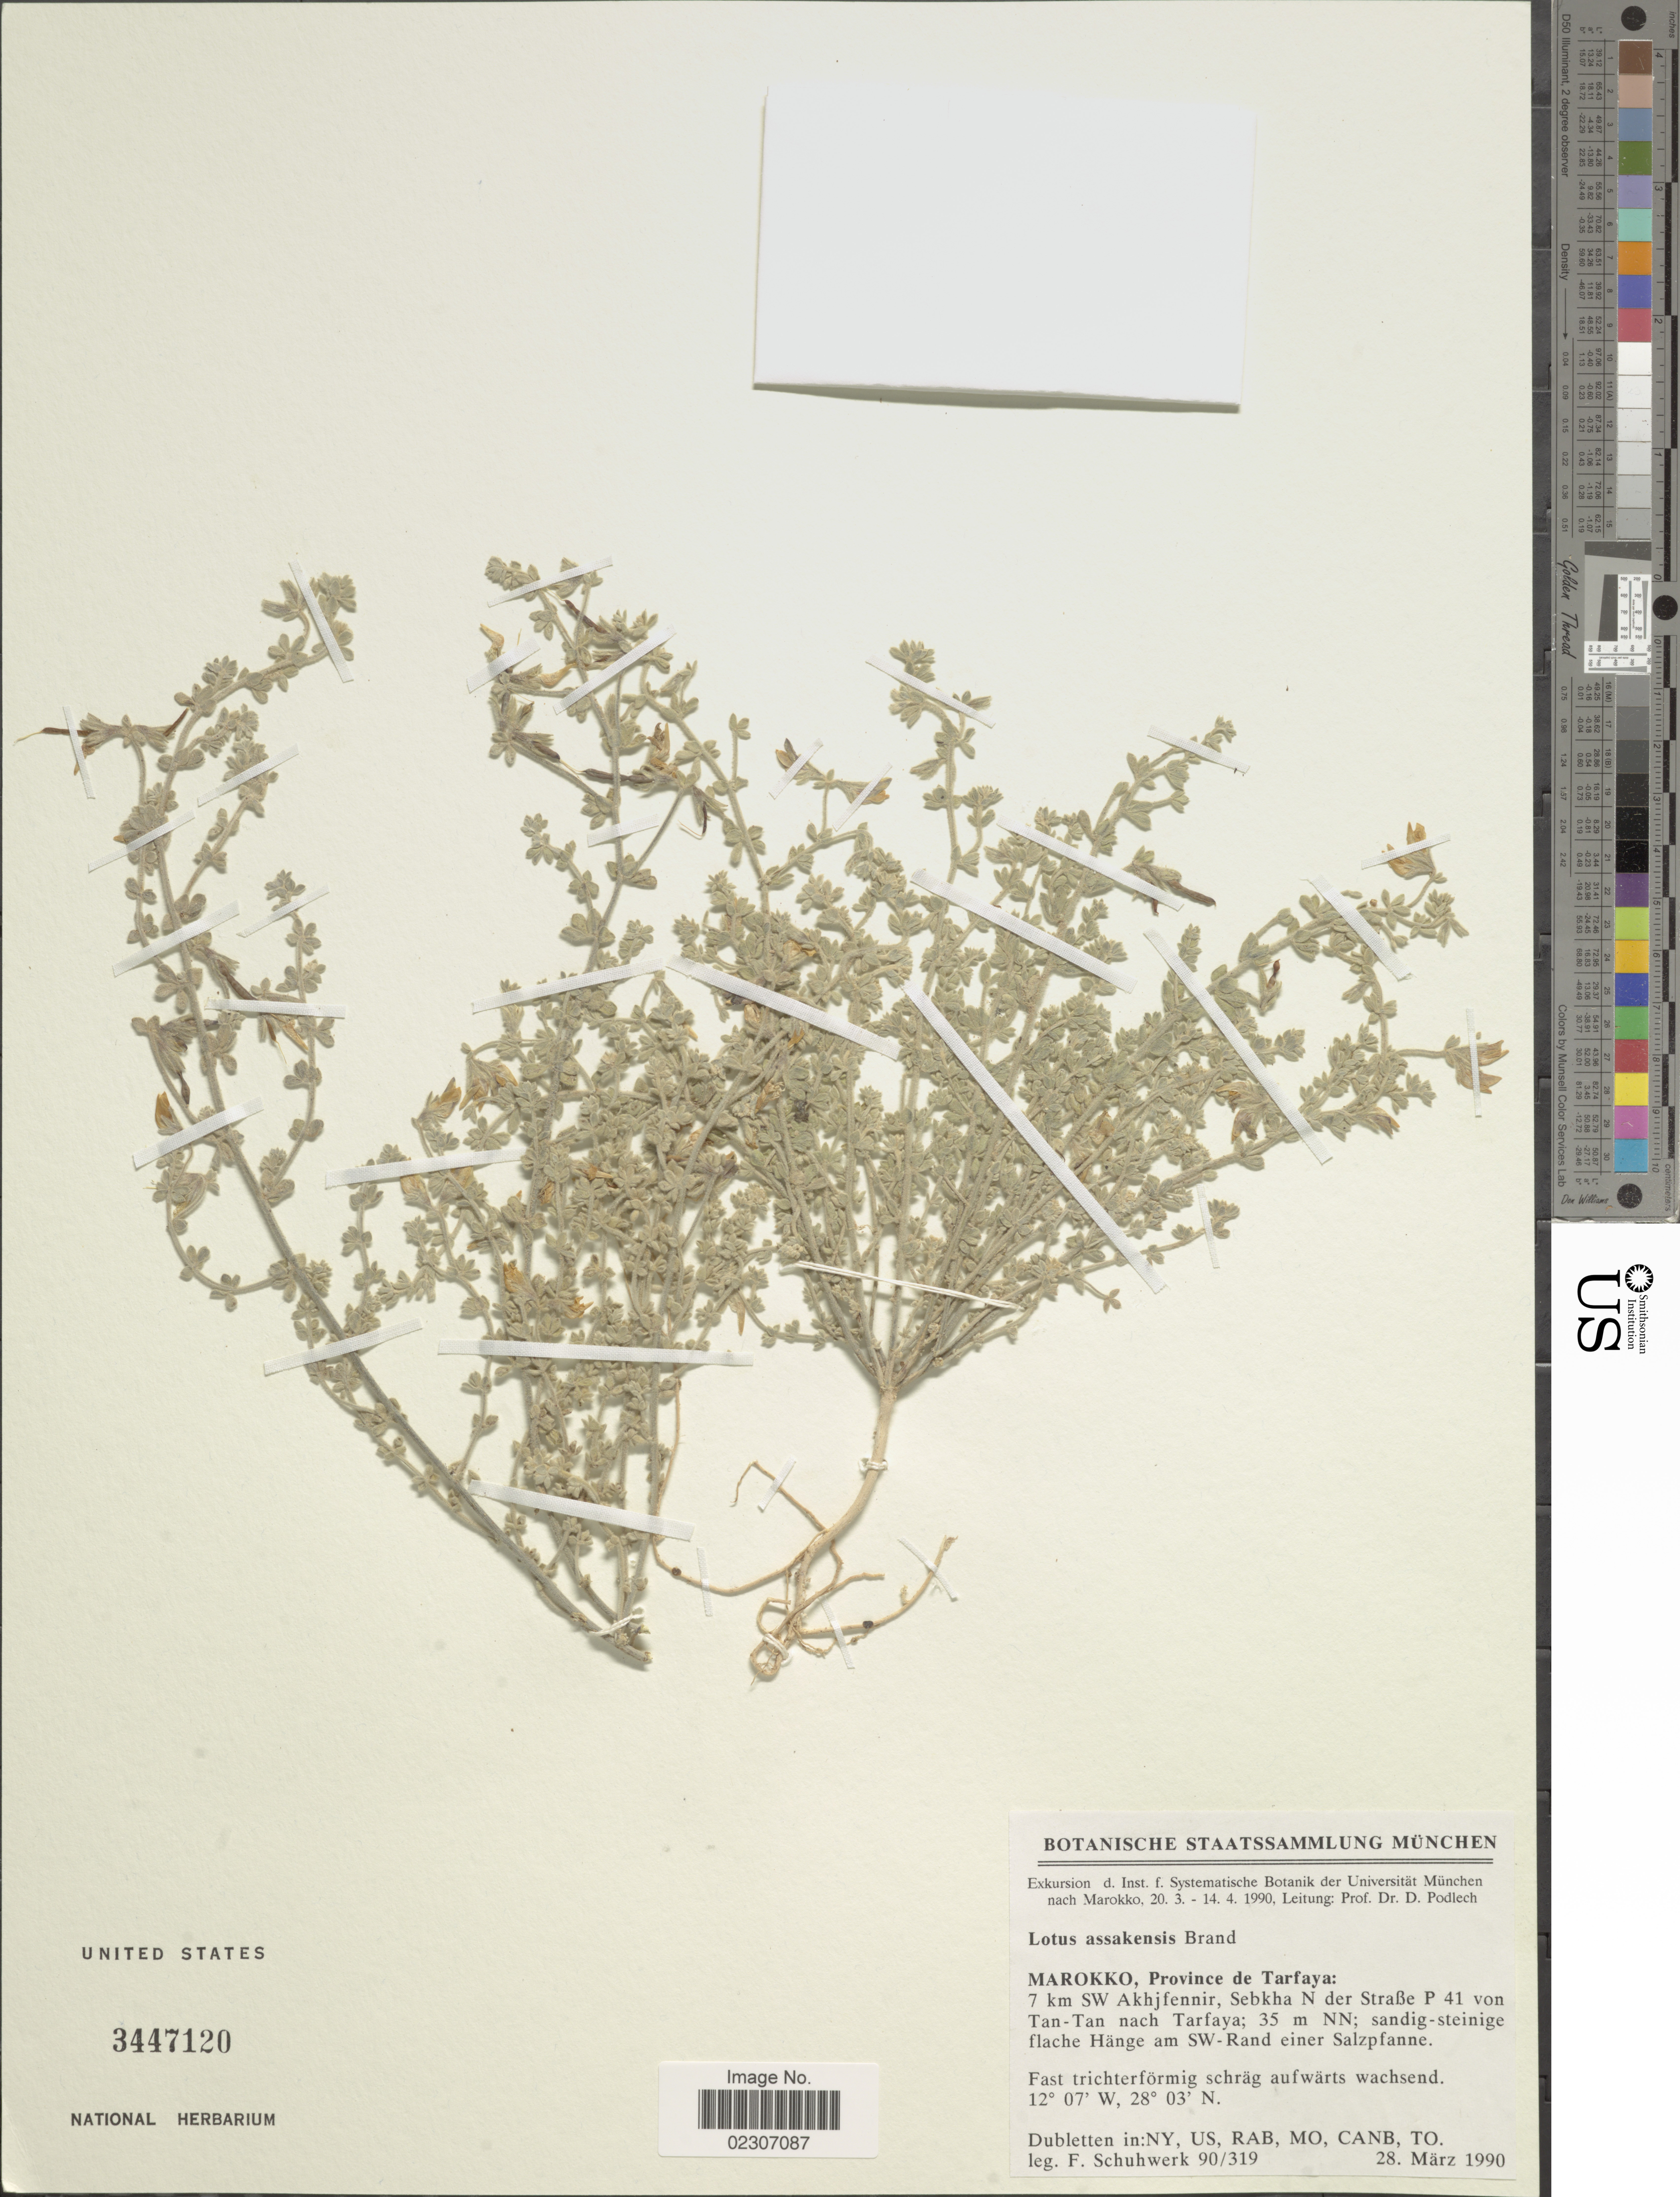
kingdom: Plantae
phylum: Tracheophyta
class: Magnoliopsida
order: Fabales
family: Fabaceae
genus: Lotus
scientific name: Lotus assakensis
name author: Coss. ex Brand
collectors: Schuhwerk, F.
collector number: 90/319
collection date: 1990-03-28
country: Morocco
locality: Province de Tarfaya, 7 km SW Akhjfennir, Sebkha N der Straße P 41 von Tan-Tan nach Tarfaya; 35 m NN; sandig-steinige flache Hänge am SW-Rand einer Salzpfanne, Fast trichterförmig schräg aufwärts wachsend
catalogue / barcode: US 3447120